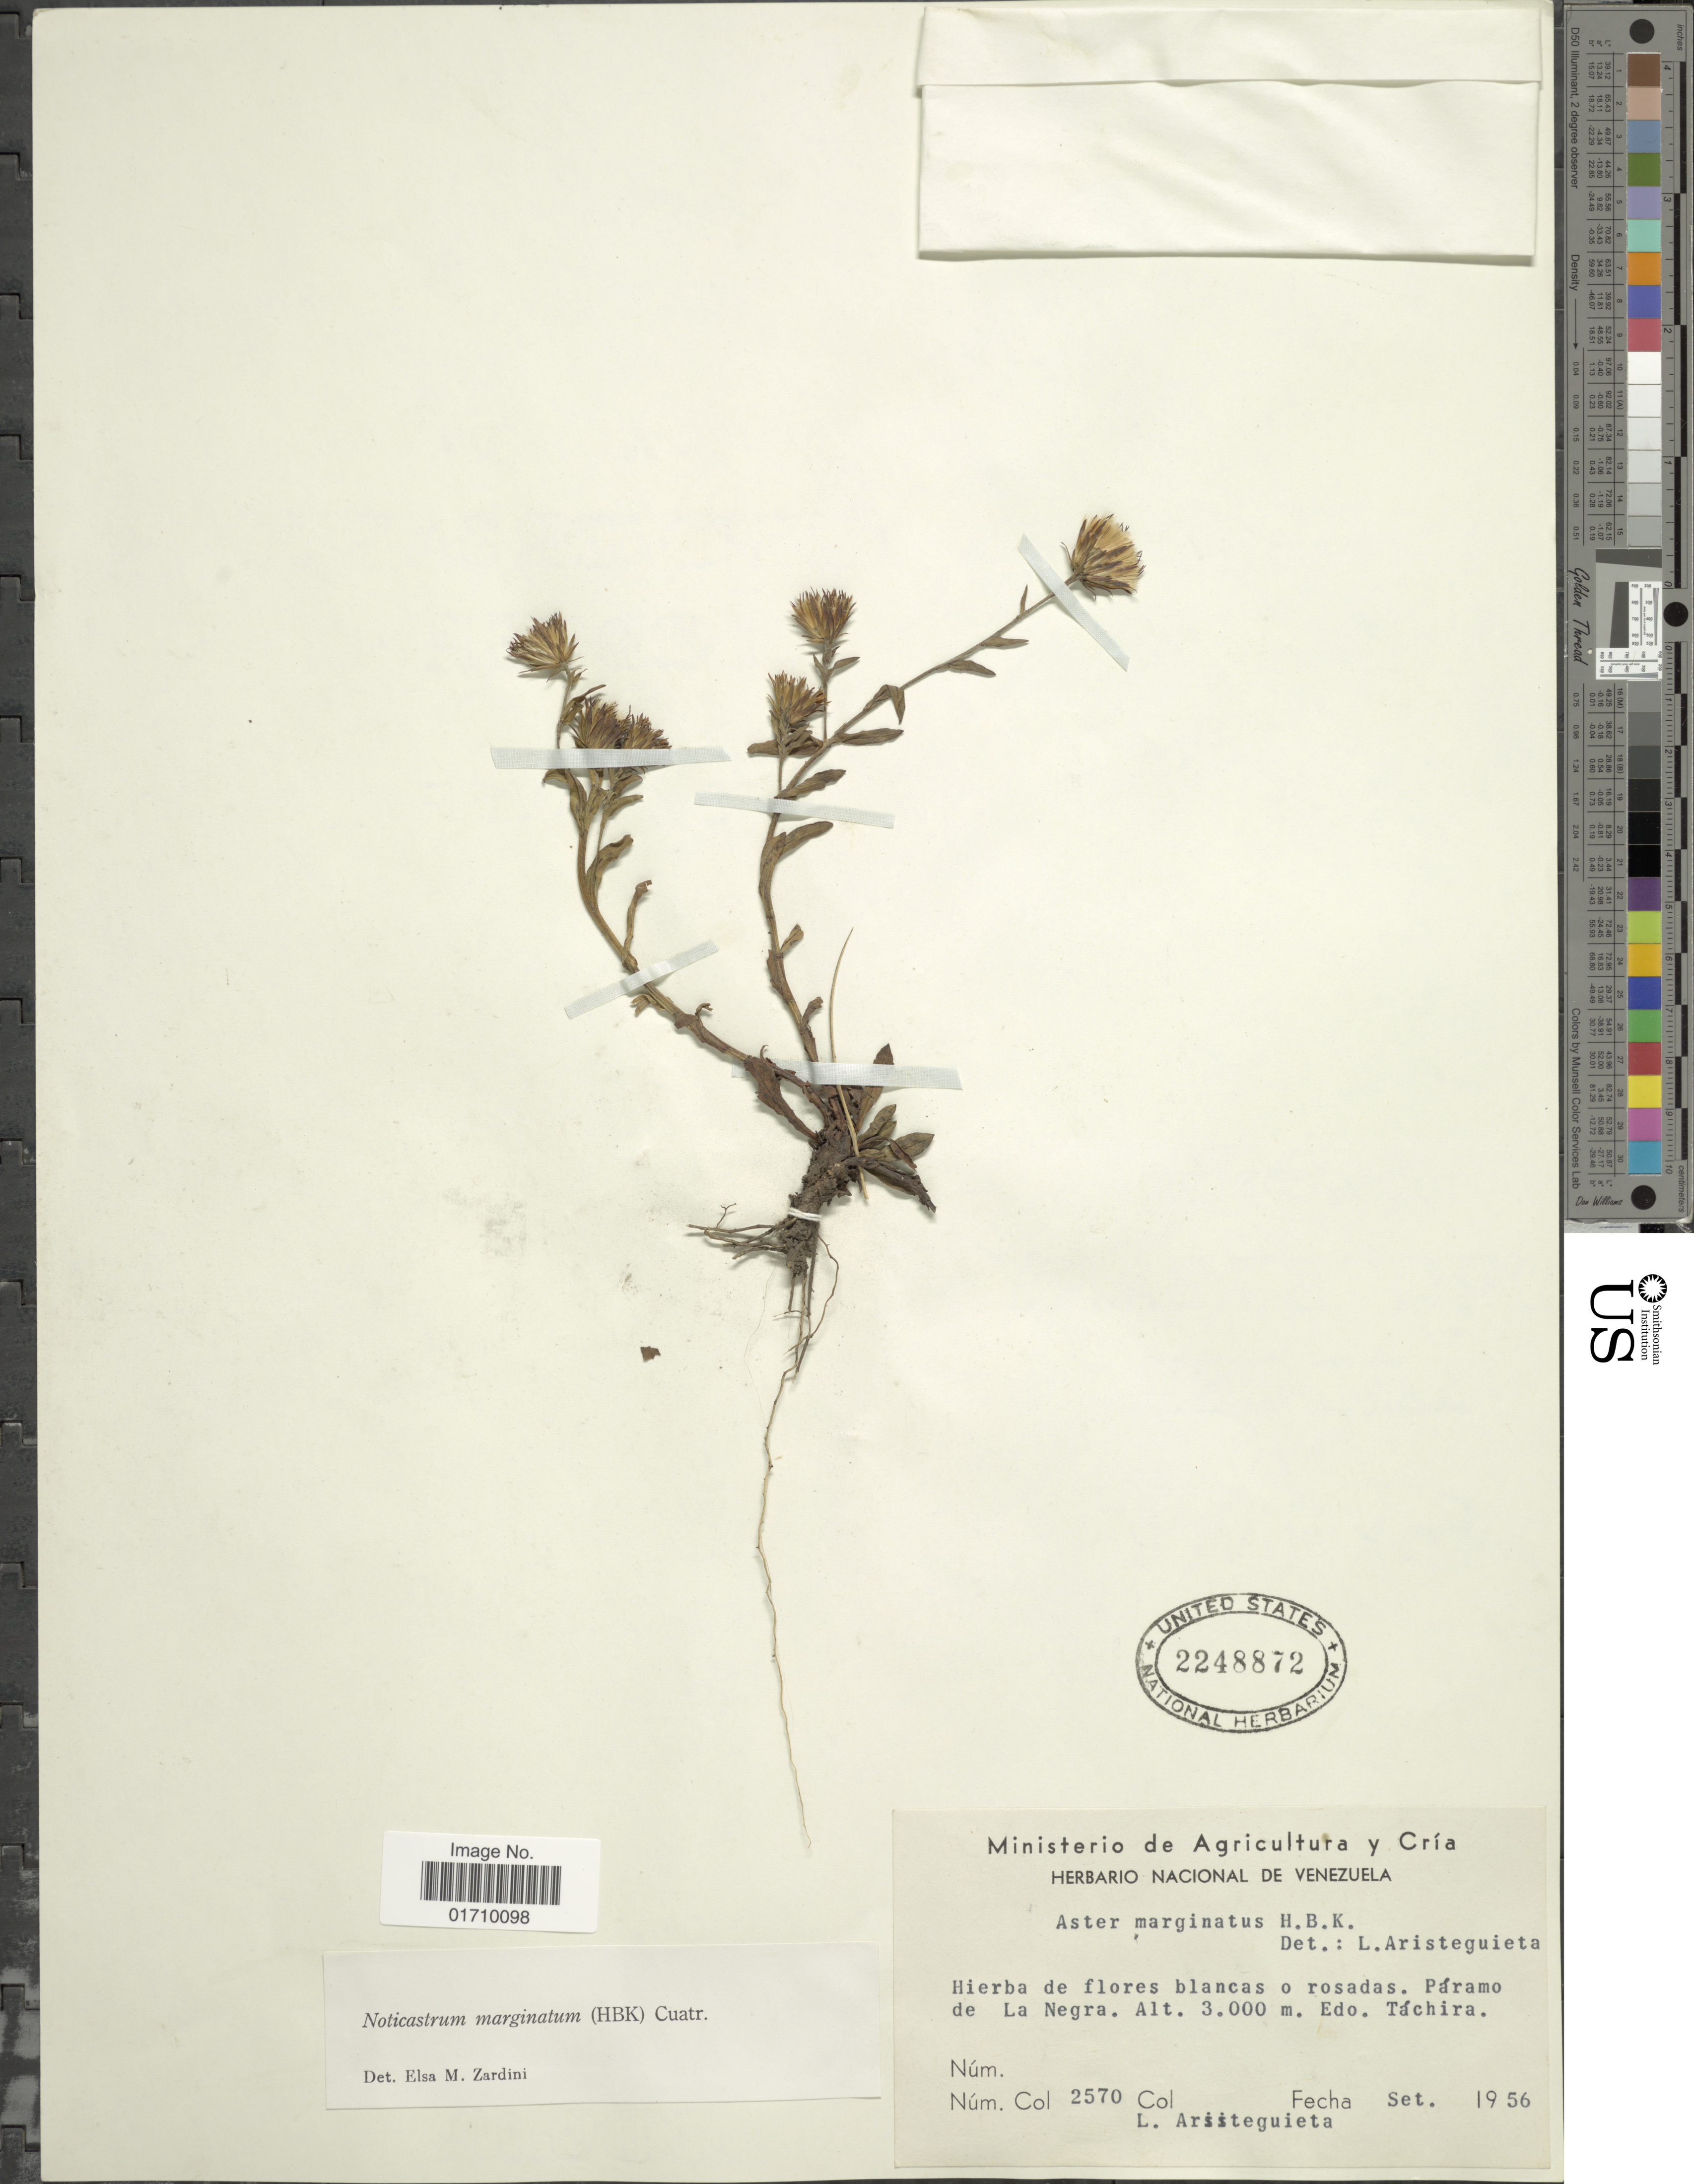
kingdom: Plantae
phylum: Tracheophyta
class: Magnoliopsida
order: Asterales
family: Asteraceae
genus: Noticastrum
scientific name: Noticastrum marginatum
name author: (Kunth) Cuatrec.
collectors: L. Aristeguieta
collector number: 2570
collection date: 1956-09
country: Venezuela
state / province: Tachira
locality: Paramo de La Negra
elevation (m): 3000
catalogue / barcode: US 2248872